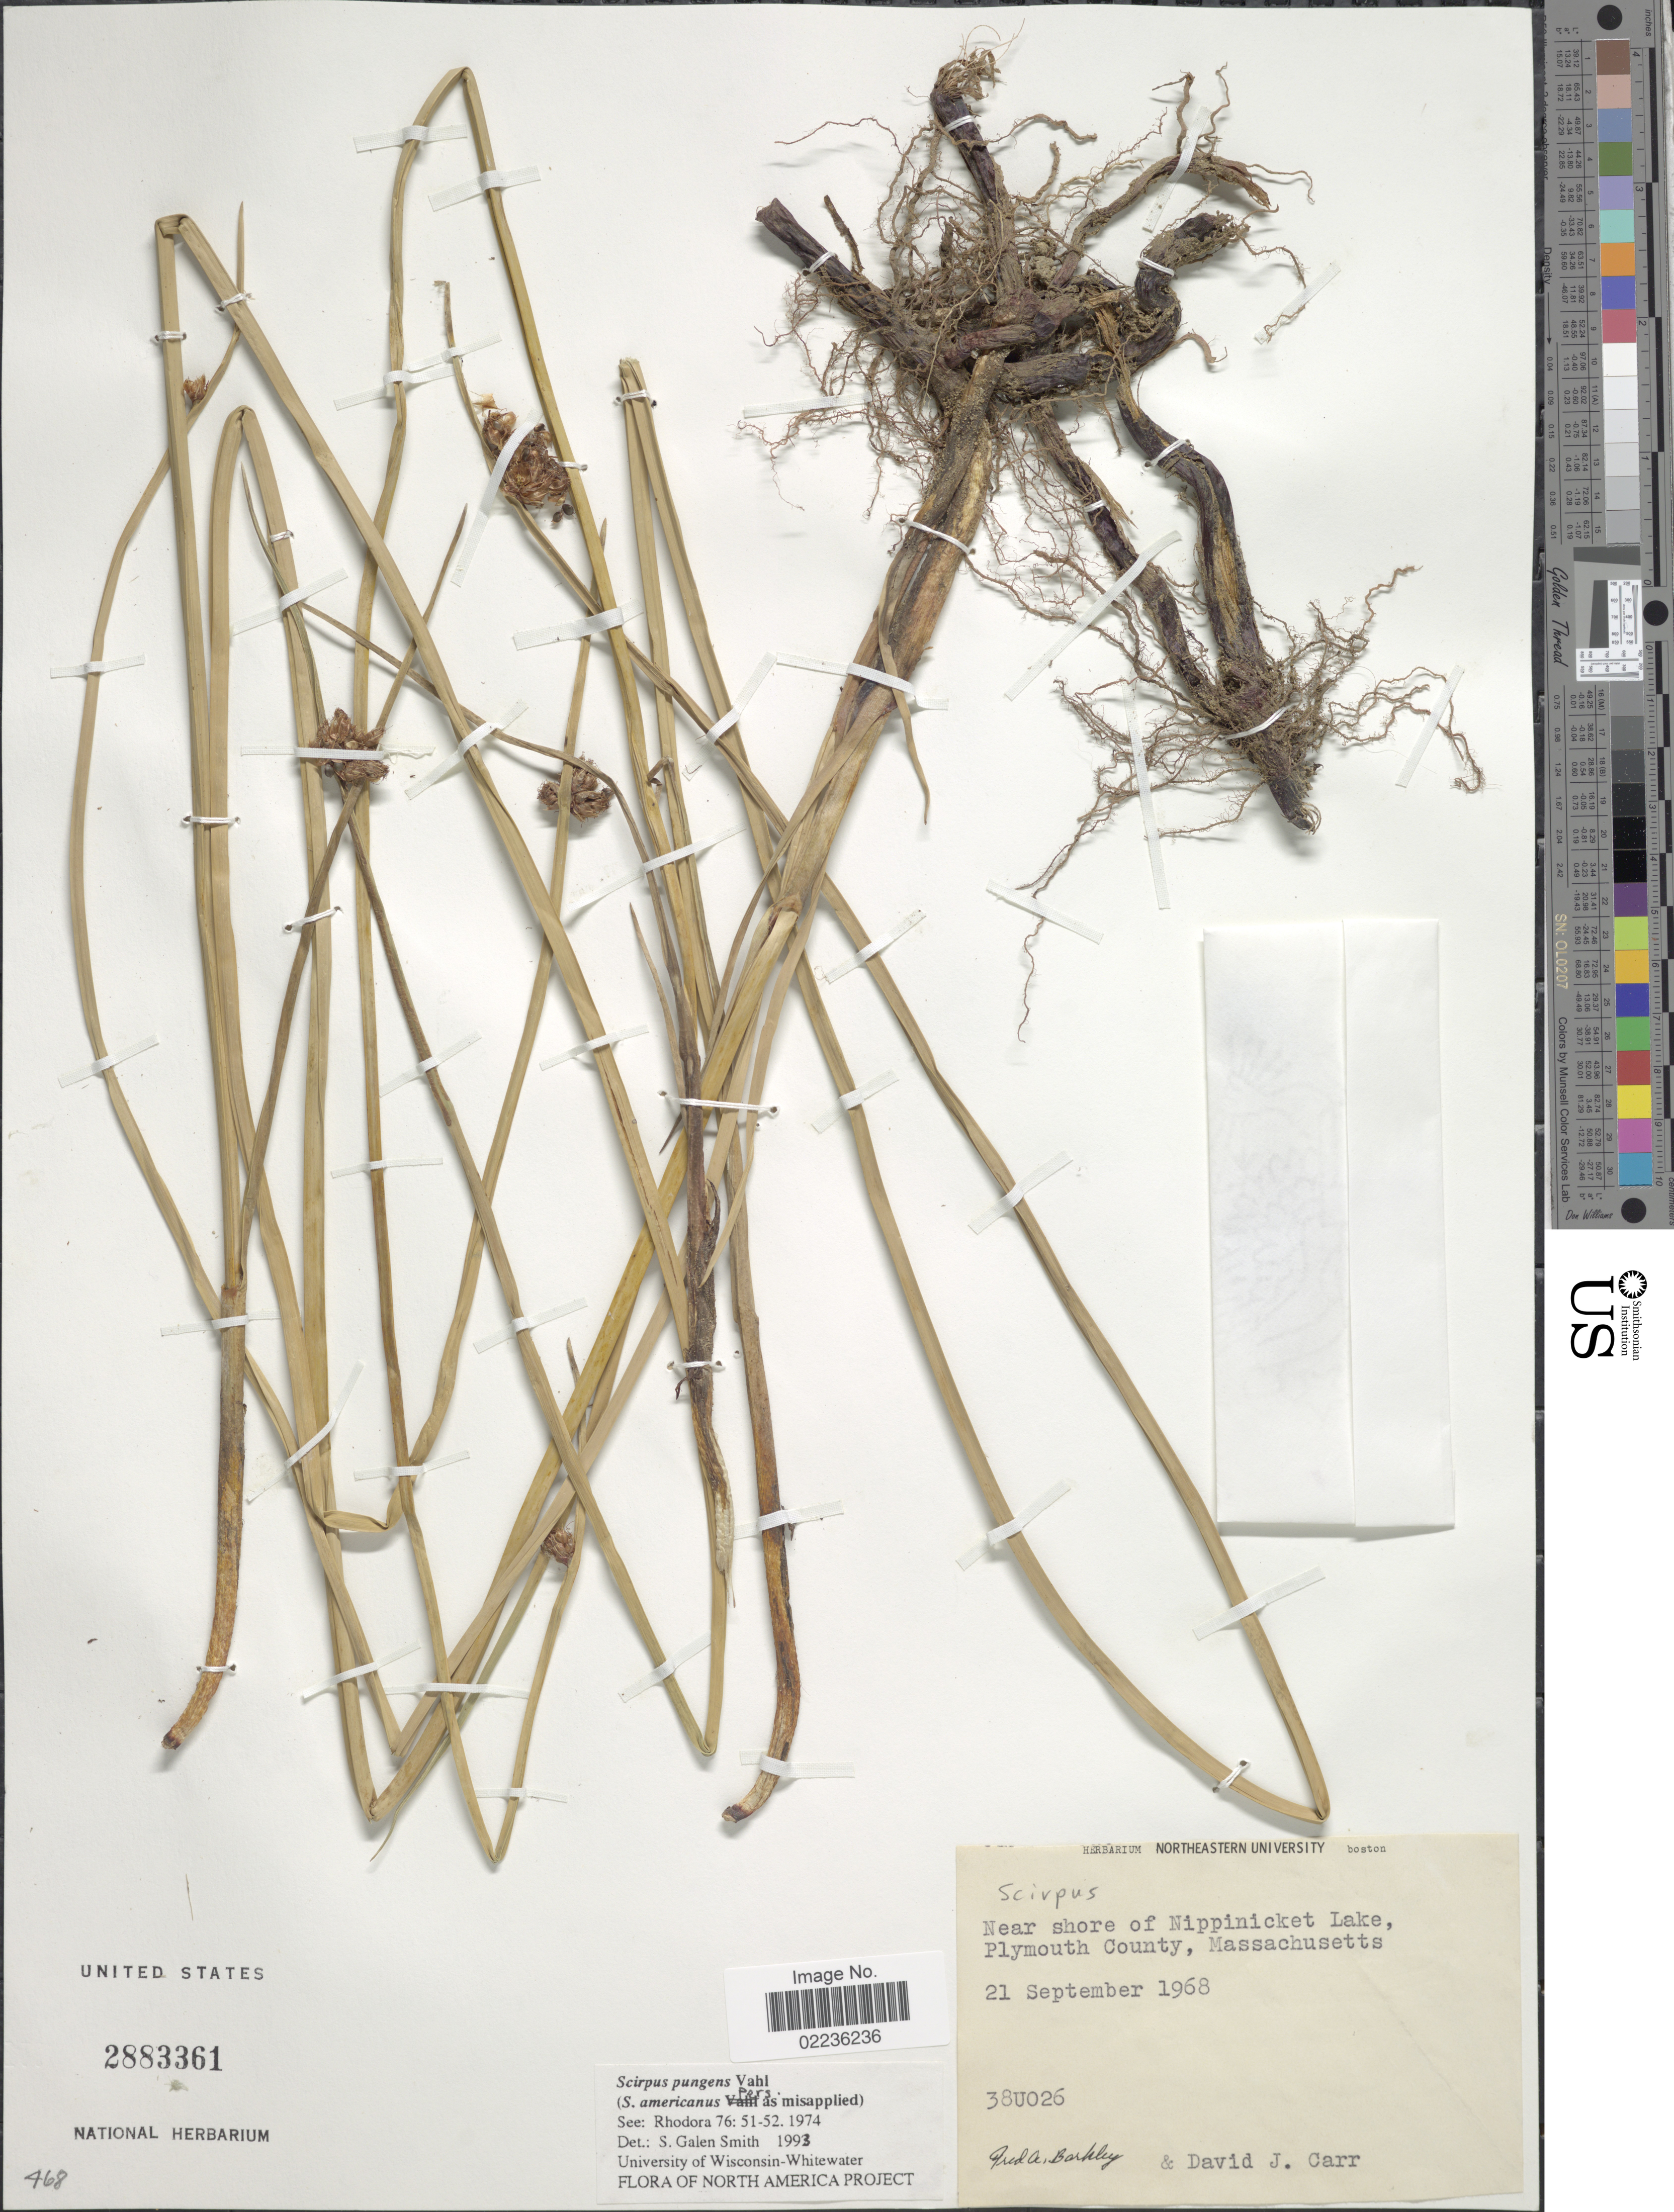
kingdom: Plantae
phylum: Tracheophyta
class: Liliopsida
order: Poales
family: Cyperaceae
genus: Schoenoplectus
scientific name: Schoenoplectus pungens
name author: (Vahl) Palla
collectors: F. A. Barkley & D. J. Carr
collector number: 38U026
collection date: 1968-09-21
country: United States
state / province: Massachusetts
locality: Near shore of Nippinicket Lake, Plymouth County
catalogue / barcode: US 2883361